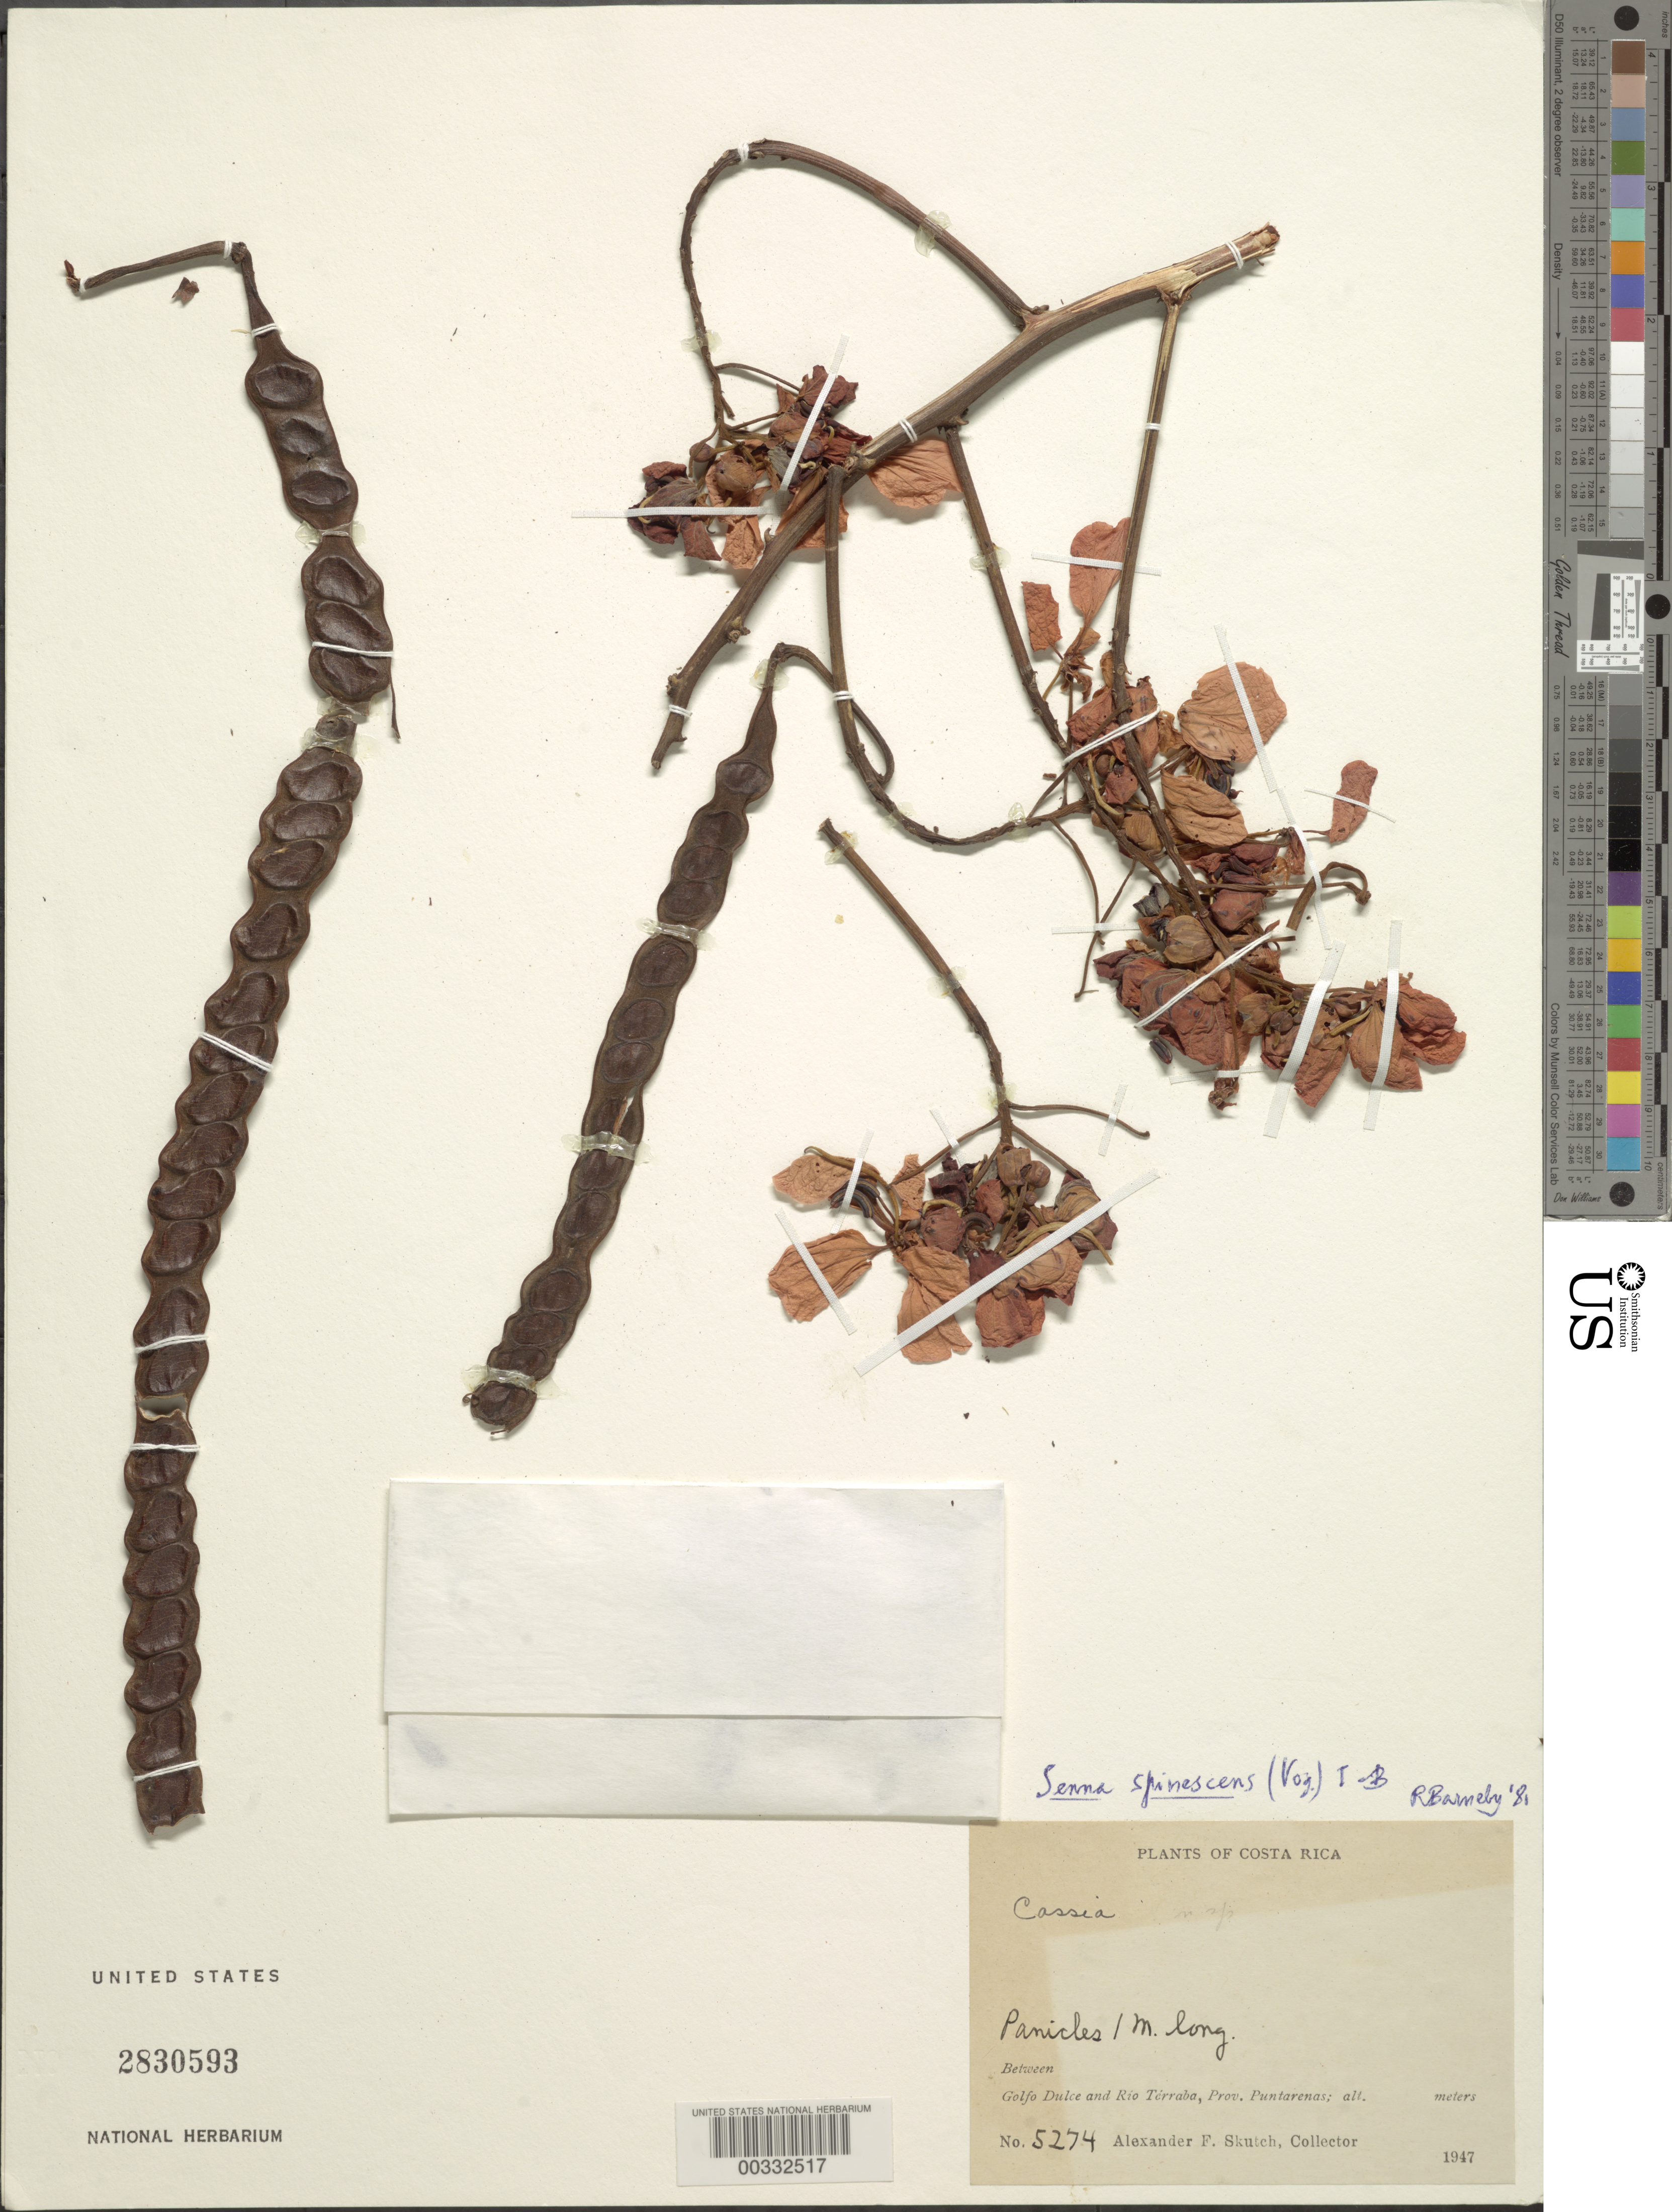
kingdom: Plantae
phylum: Tracheophyta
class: Magnoliopsida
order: Fabales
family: Fabaceae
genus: Senna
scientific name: Senna spinescens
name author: (Hoffmanns. ex Vogel) H.S. Irwin & Barneby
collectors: A. F. Skutch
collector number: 5274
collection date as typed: Nov 1947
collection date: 1947-11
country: Costa Rica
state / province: Puntarenas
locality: Between golfo dulce and rio terraba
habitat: Liana, edge of swampy forest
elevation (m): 30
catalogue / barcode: US 2830593